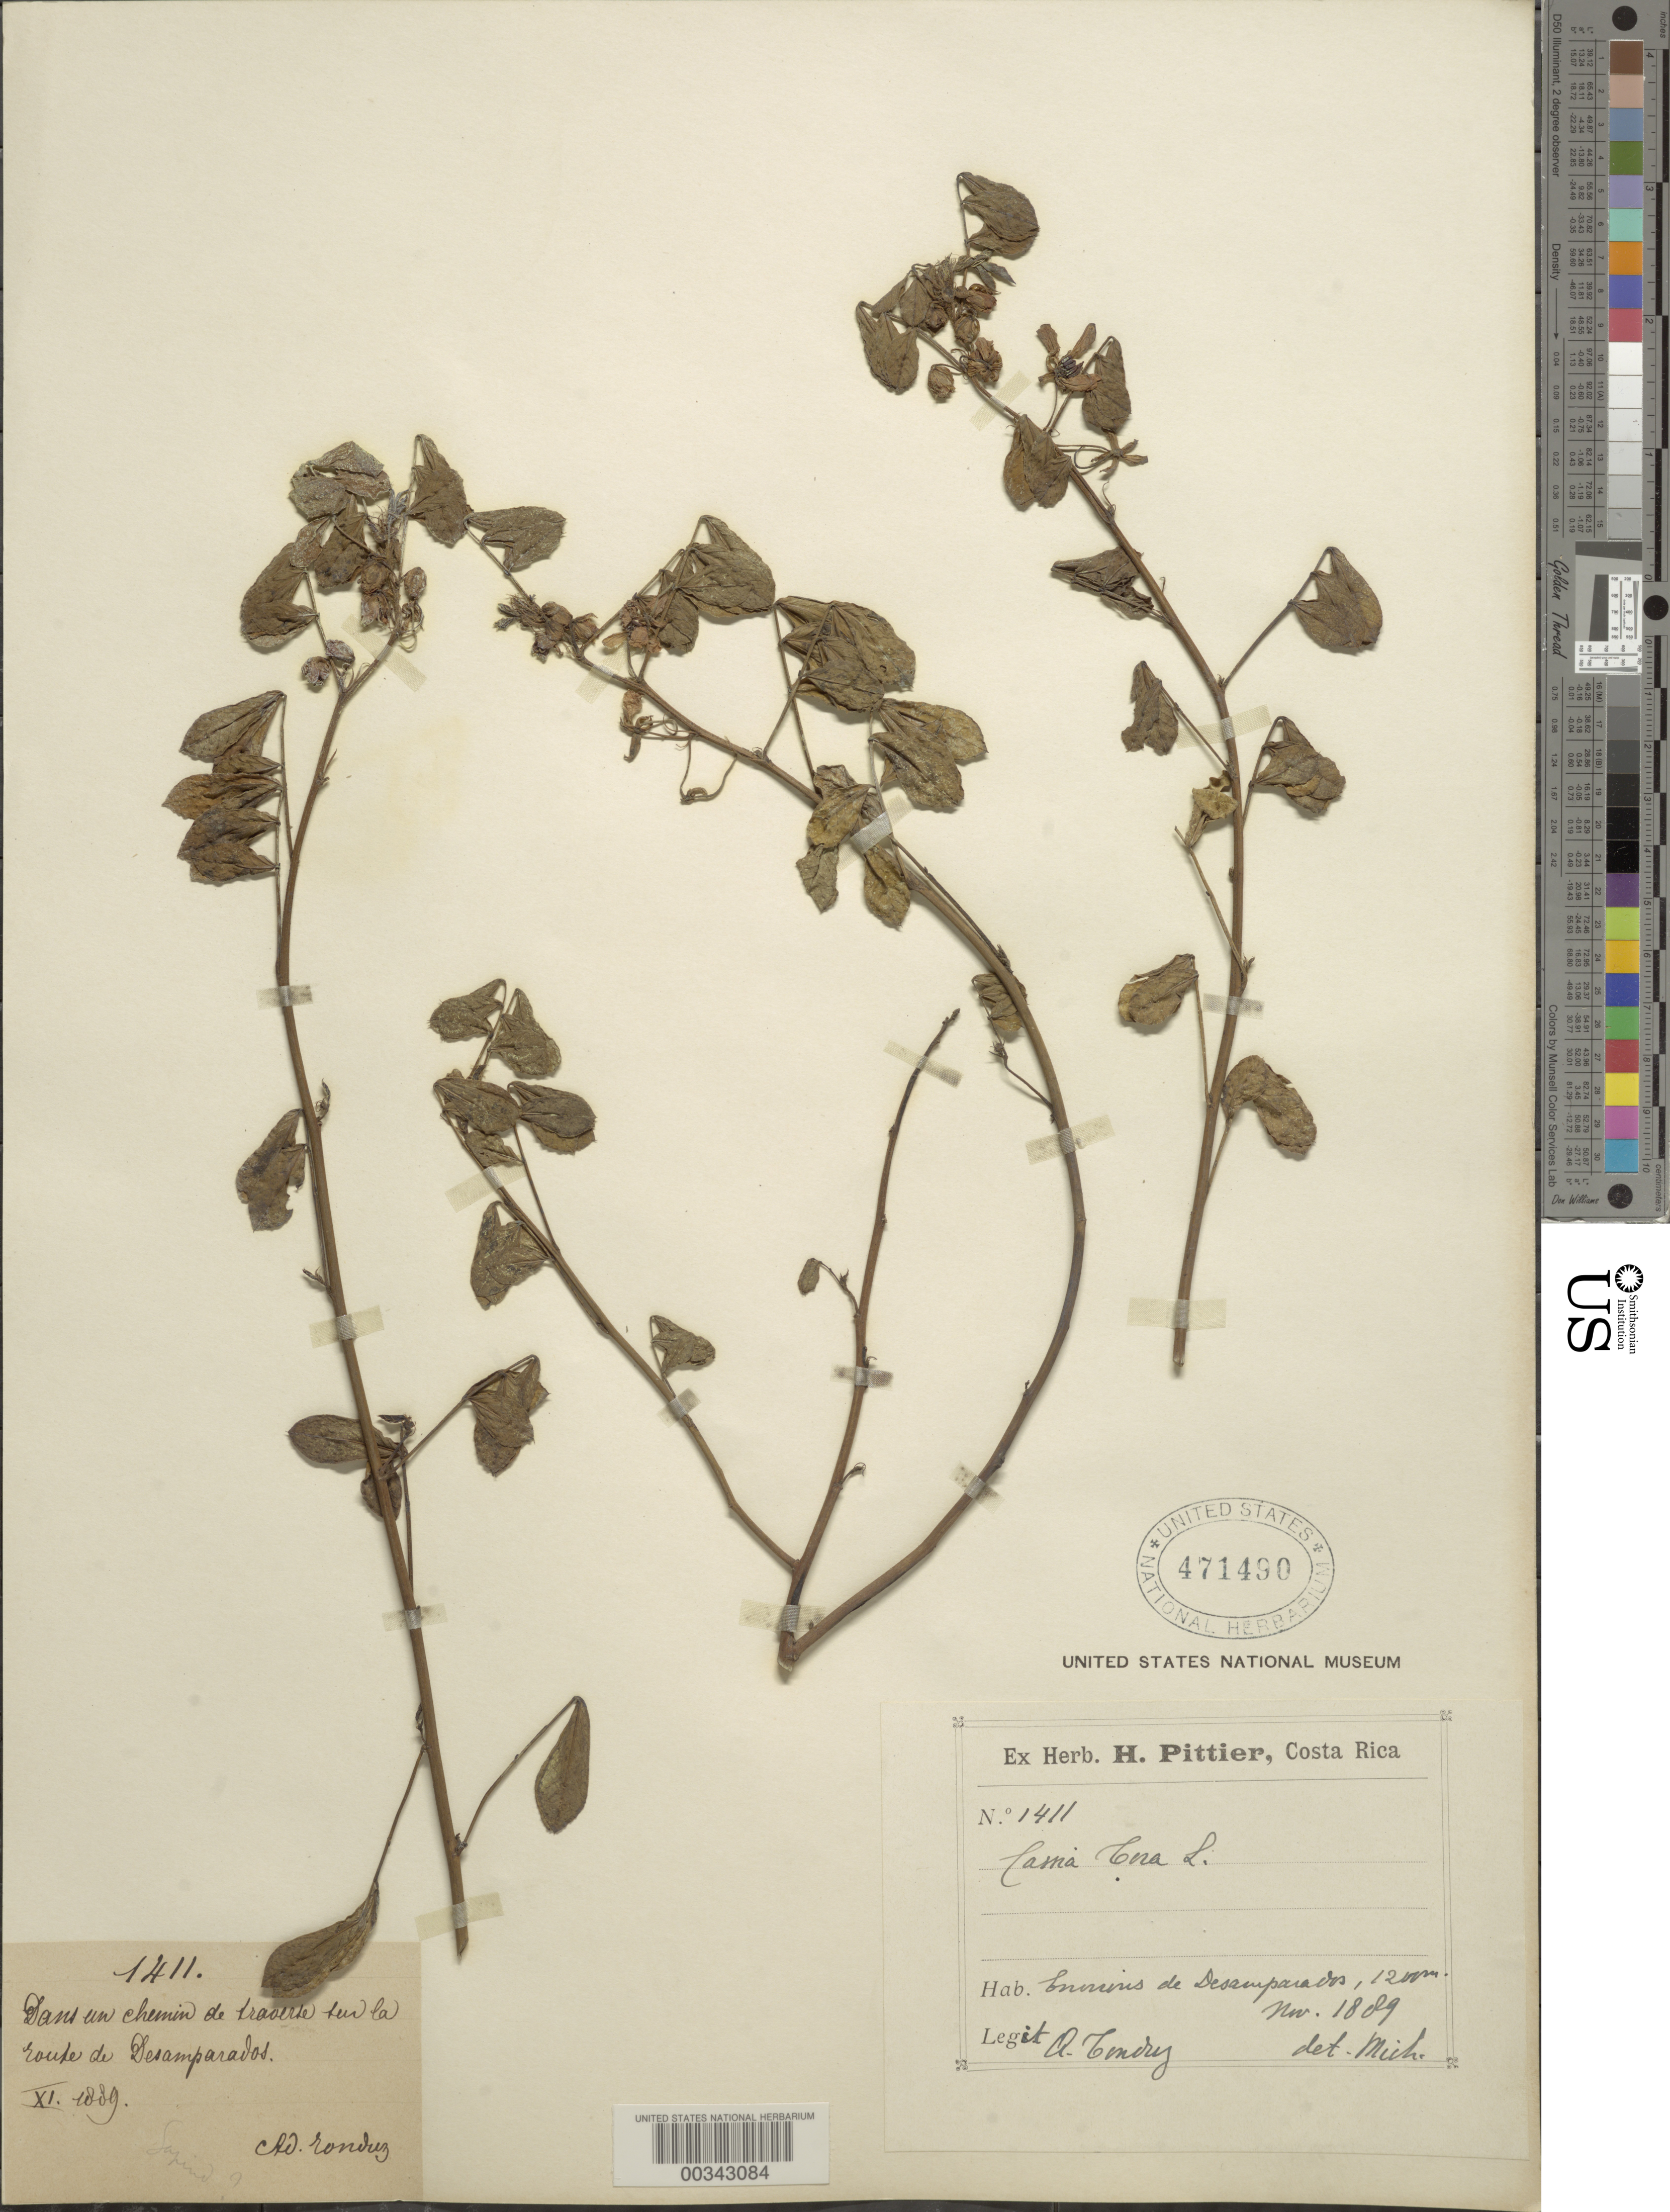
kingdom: Plantae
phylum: Tracheophyta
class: Magnoliopsida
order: Fabales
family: Fabaceae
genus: Senna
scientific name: Senna obtusifolia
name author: (L.) H.S. Irwin & Barneby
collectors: A. Tonduz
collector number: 1411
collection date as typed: Nov 1889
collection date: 1889-11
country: Costa Rica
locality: Vicinity of Desamparados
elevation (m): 1200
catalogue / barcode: US 471490